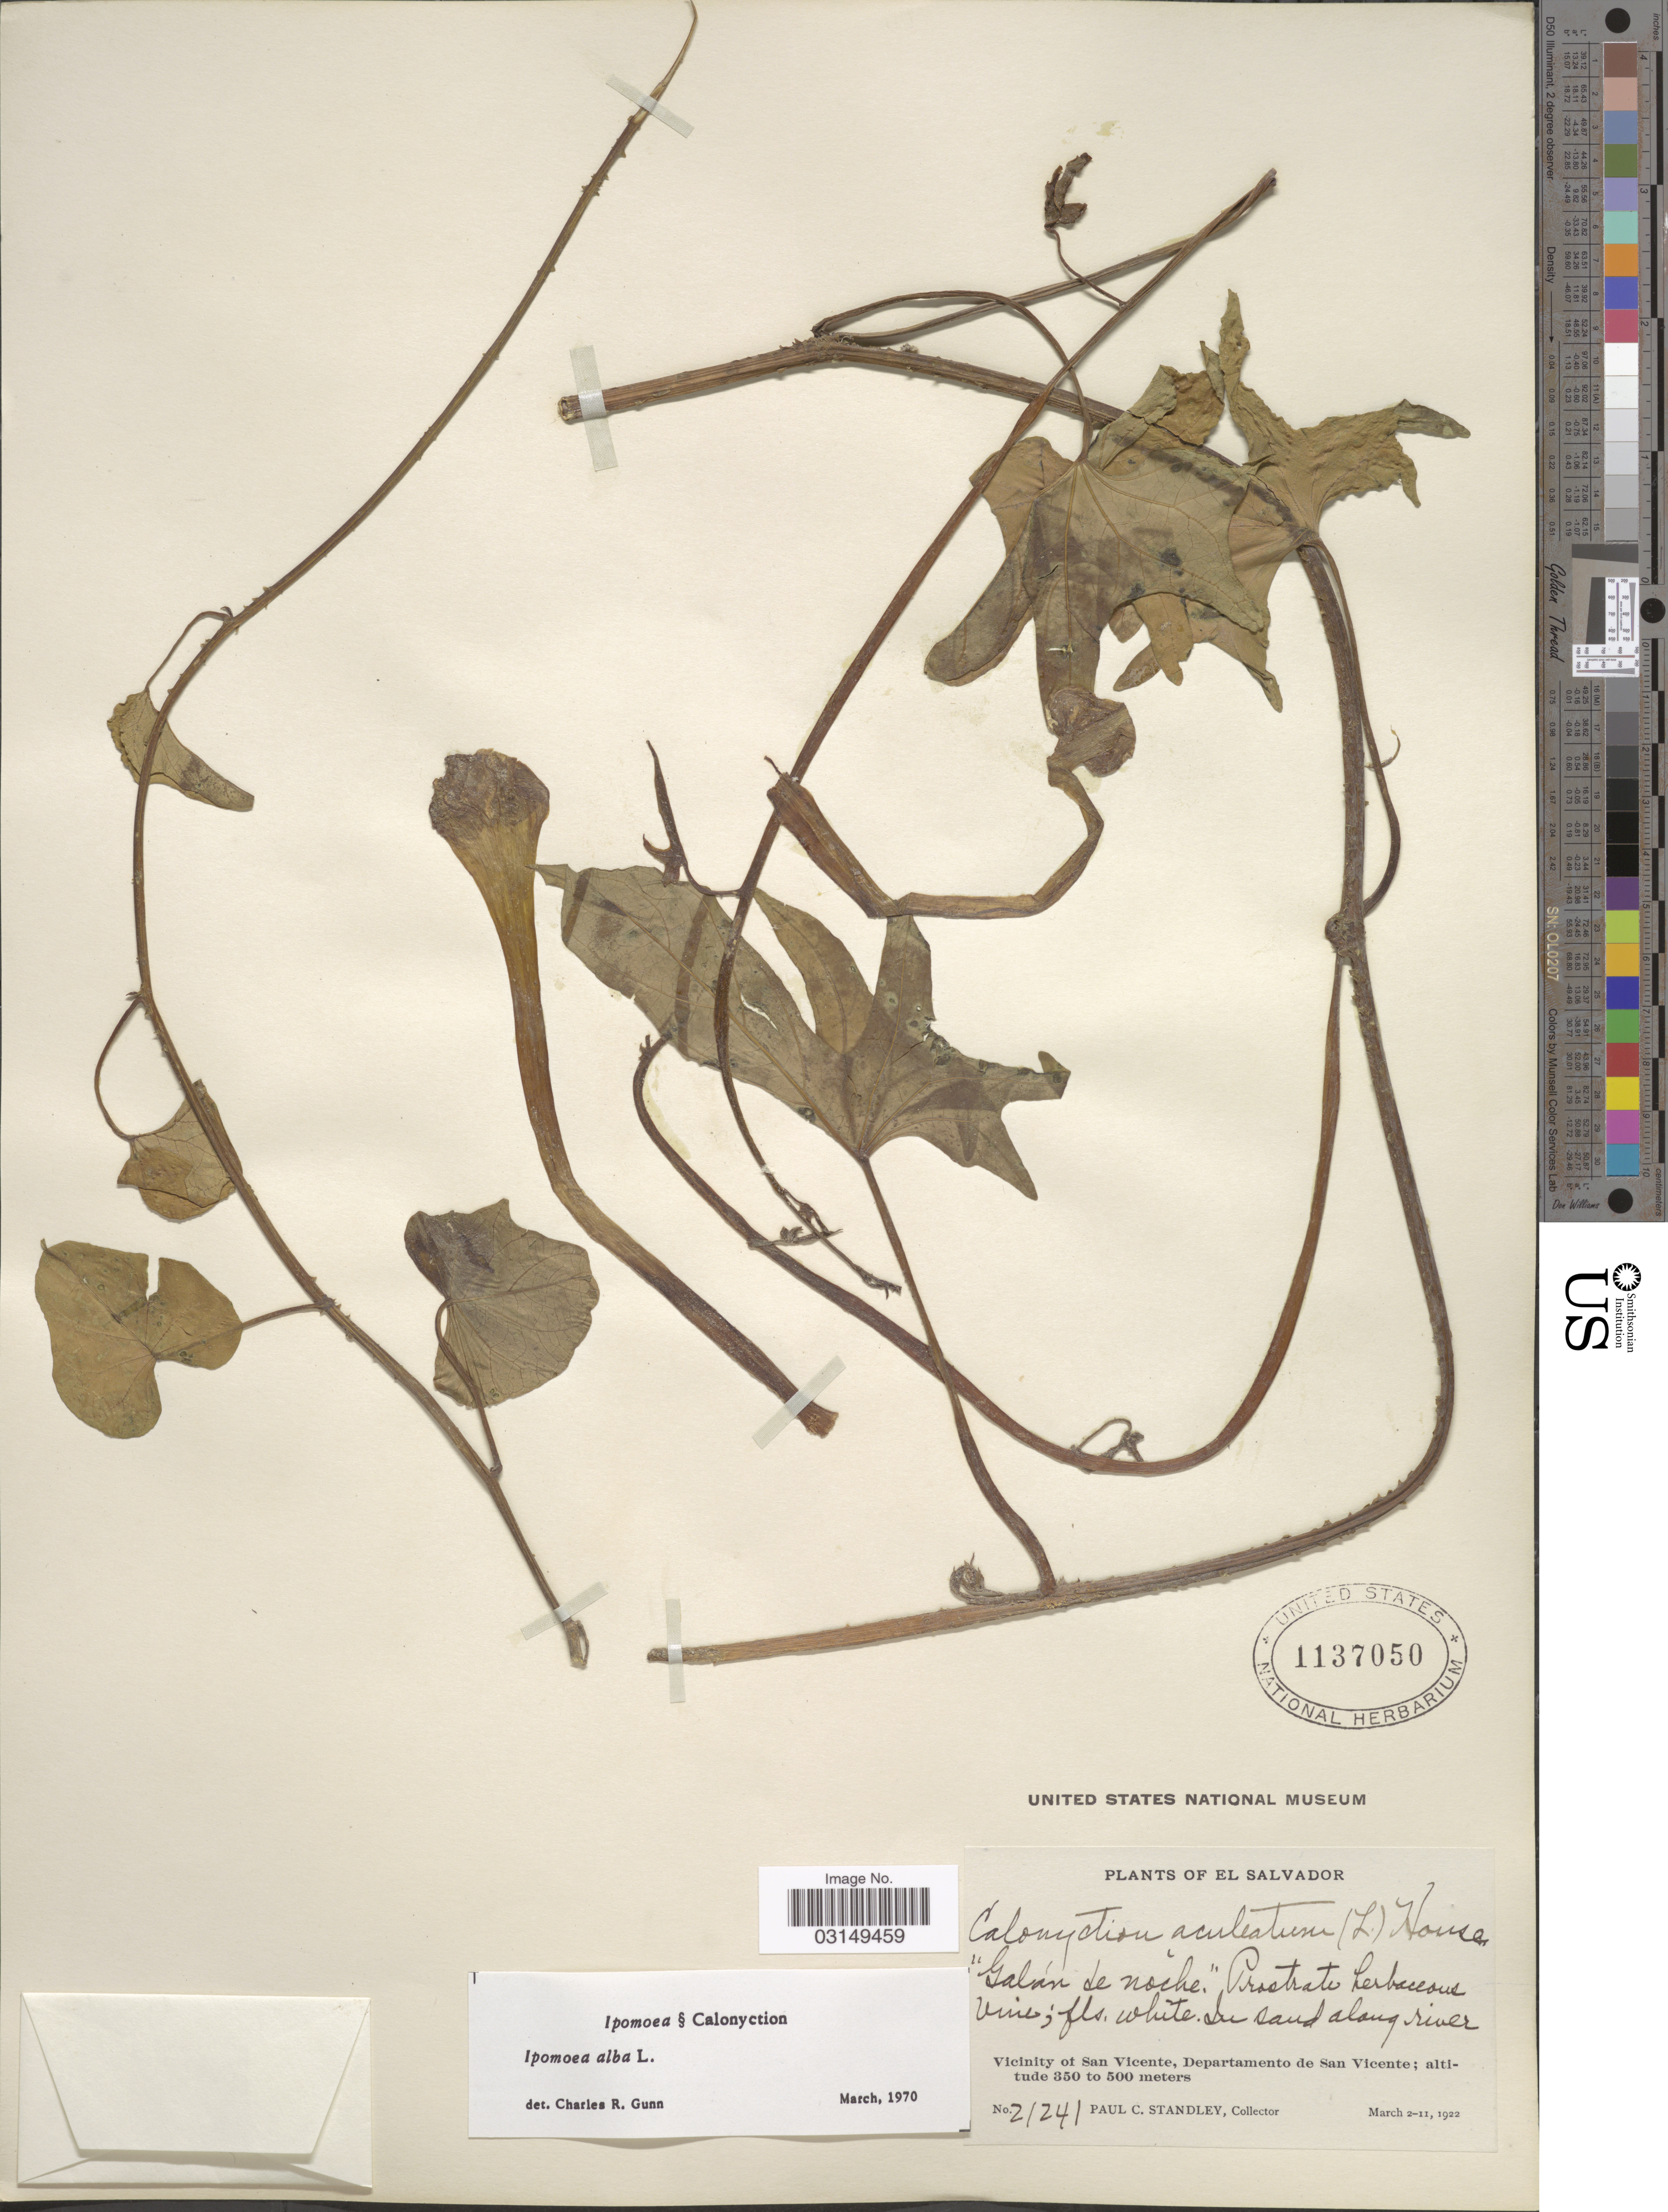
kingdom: Plantae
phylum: Tracheophyta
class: Magnoliopsida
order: Solanales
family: Convolvulaceae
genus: Ipomoea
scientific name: Ipomoea alba L.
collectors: P. C. Standley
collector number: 21241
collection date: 1922-03-02/1922-03-11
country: El Salvador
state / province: San Vincente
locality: Vicinity of San Vicente, Departamento San Vicente.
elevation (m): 350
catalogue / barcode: US 1137050